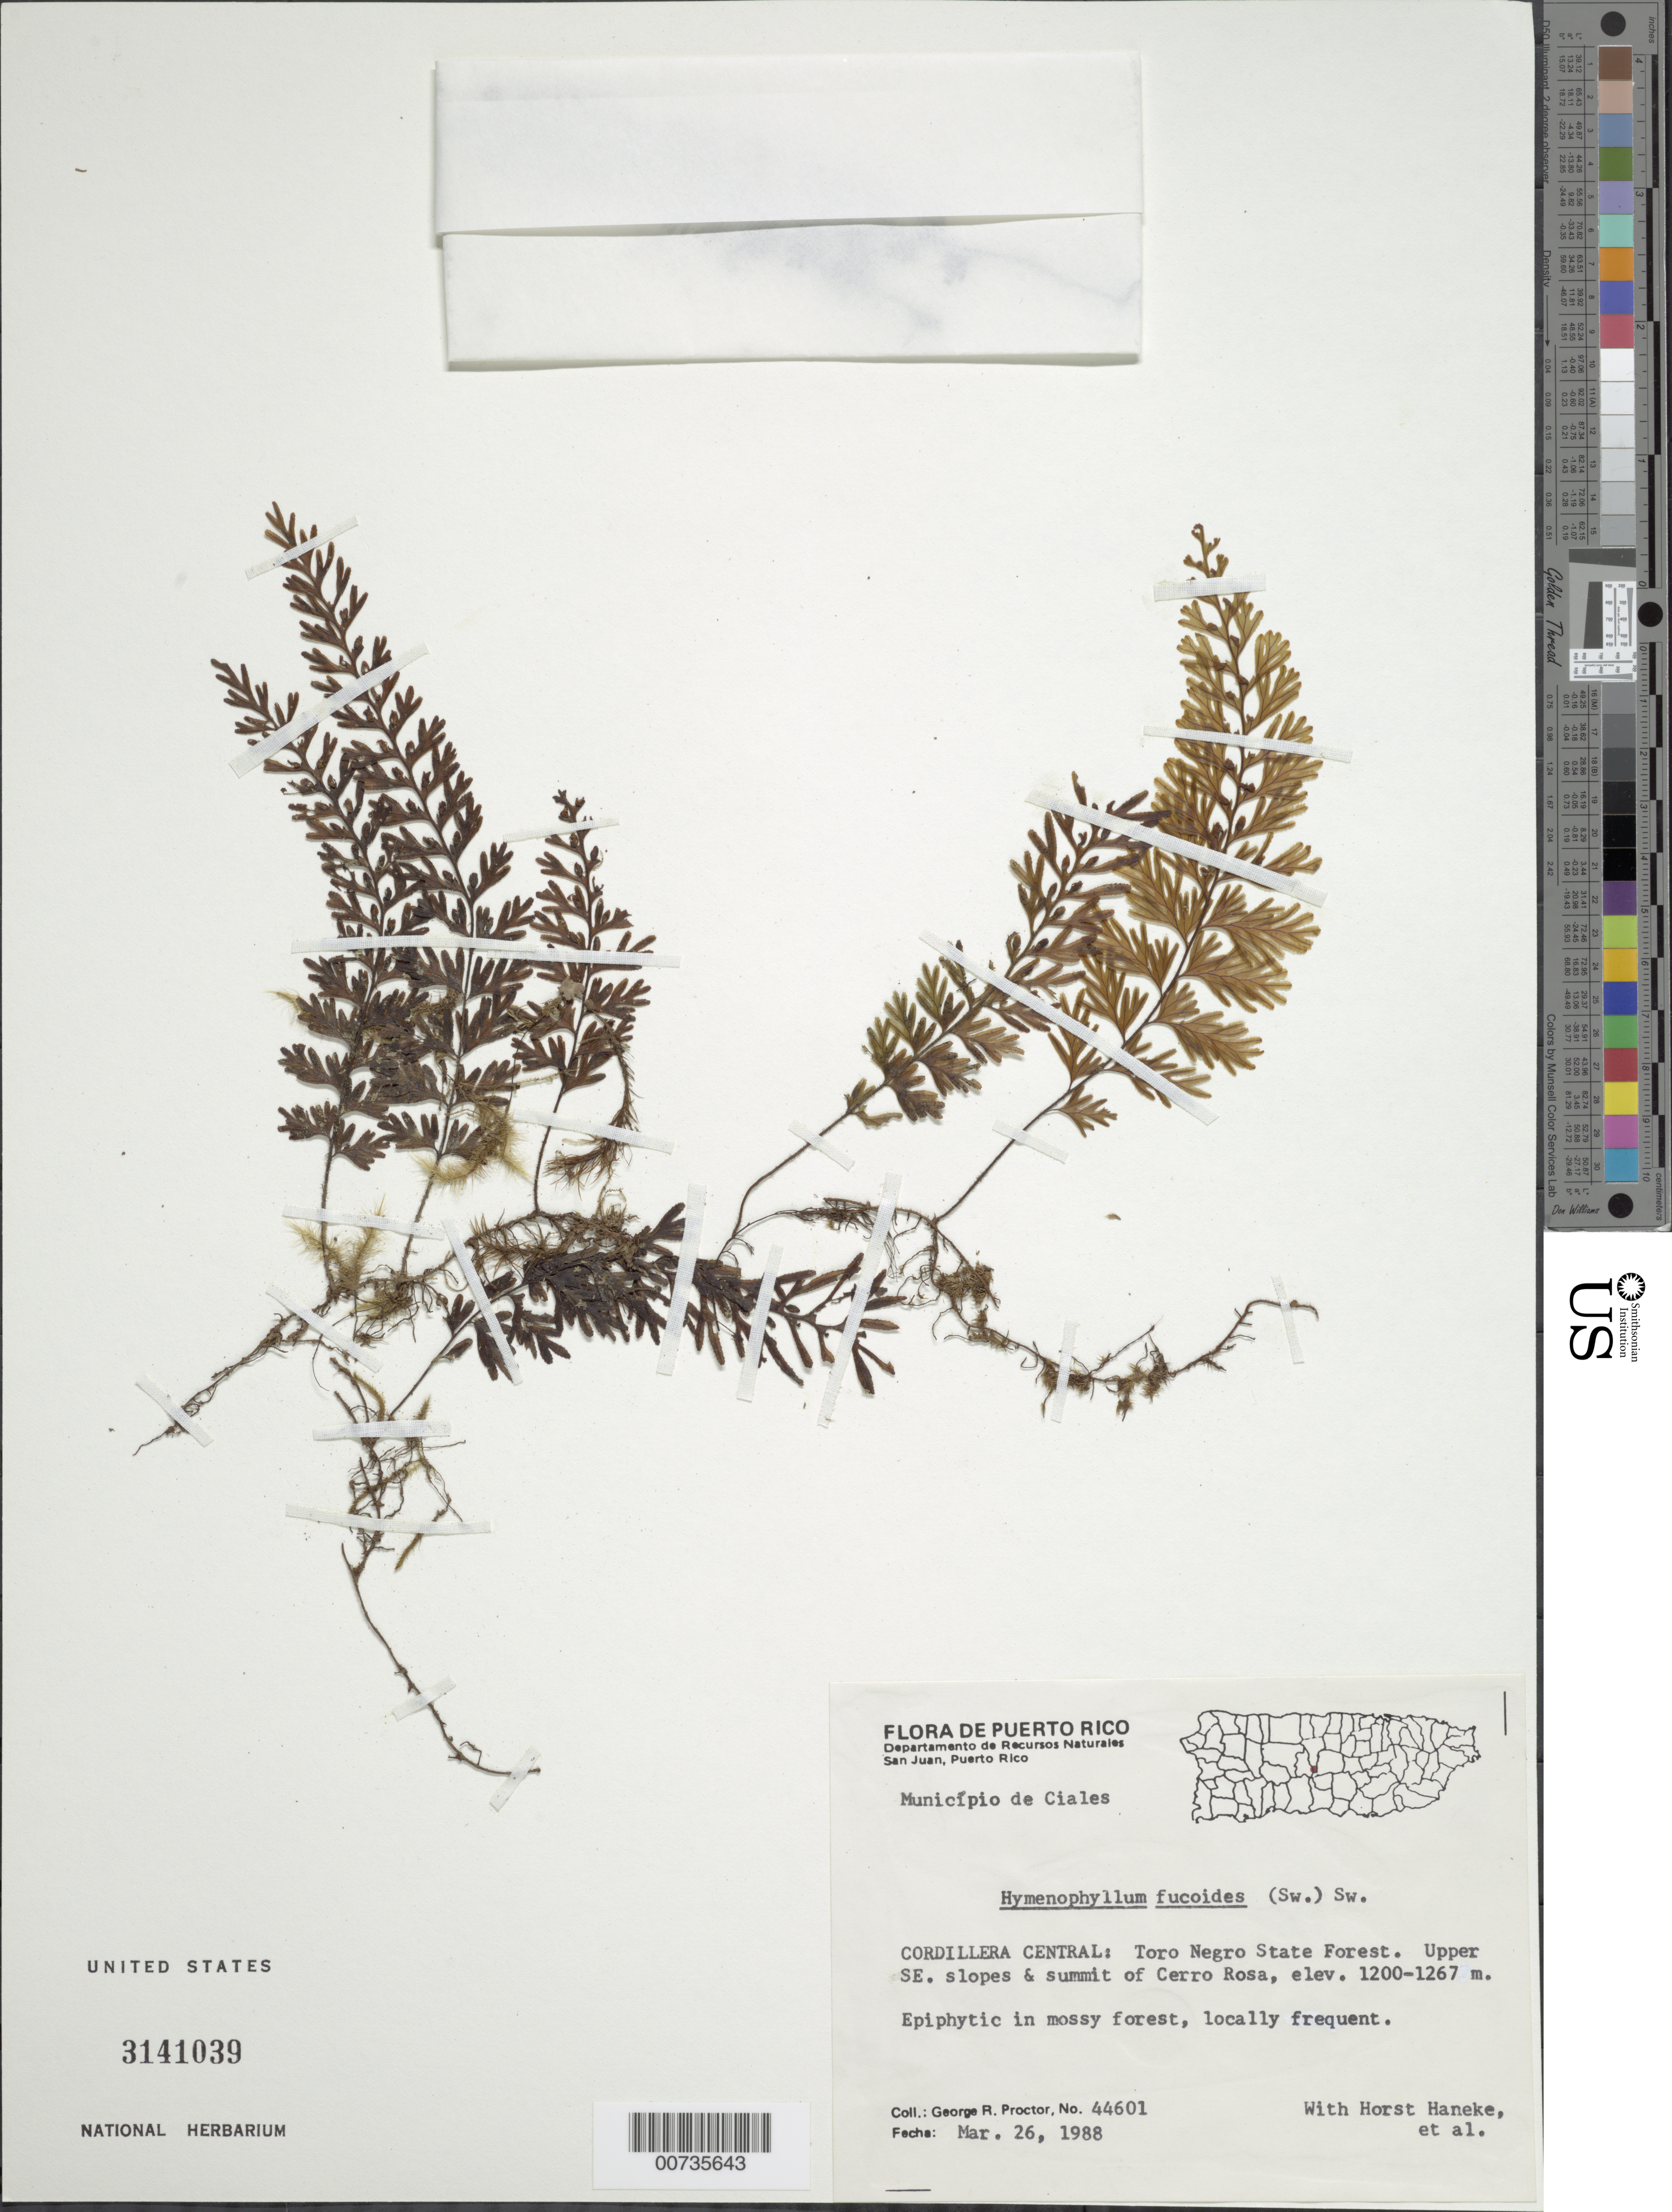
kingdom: Plantae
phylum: Tracheophyta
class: Polypodiopsida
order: Hymenophyllales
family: Hymenophyllaceae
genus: Hymenophyllum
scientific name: Hymenophyllum fucoides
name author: (Sw.) Sw.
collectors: G. R. Proctor, H. Haneke & et al.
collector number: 44601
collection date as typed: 26 Mar 1988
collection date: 1988-03-26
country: Puerto Rico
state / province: Ciales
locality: Mun. Ciales, Cordillera Central: Toro Negro State Forest, Upper SE slopes & summit of Cerro Rosa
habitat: In mossy forest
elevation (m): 1200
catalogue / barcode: US 3141039